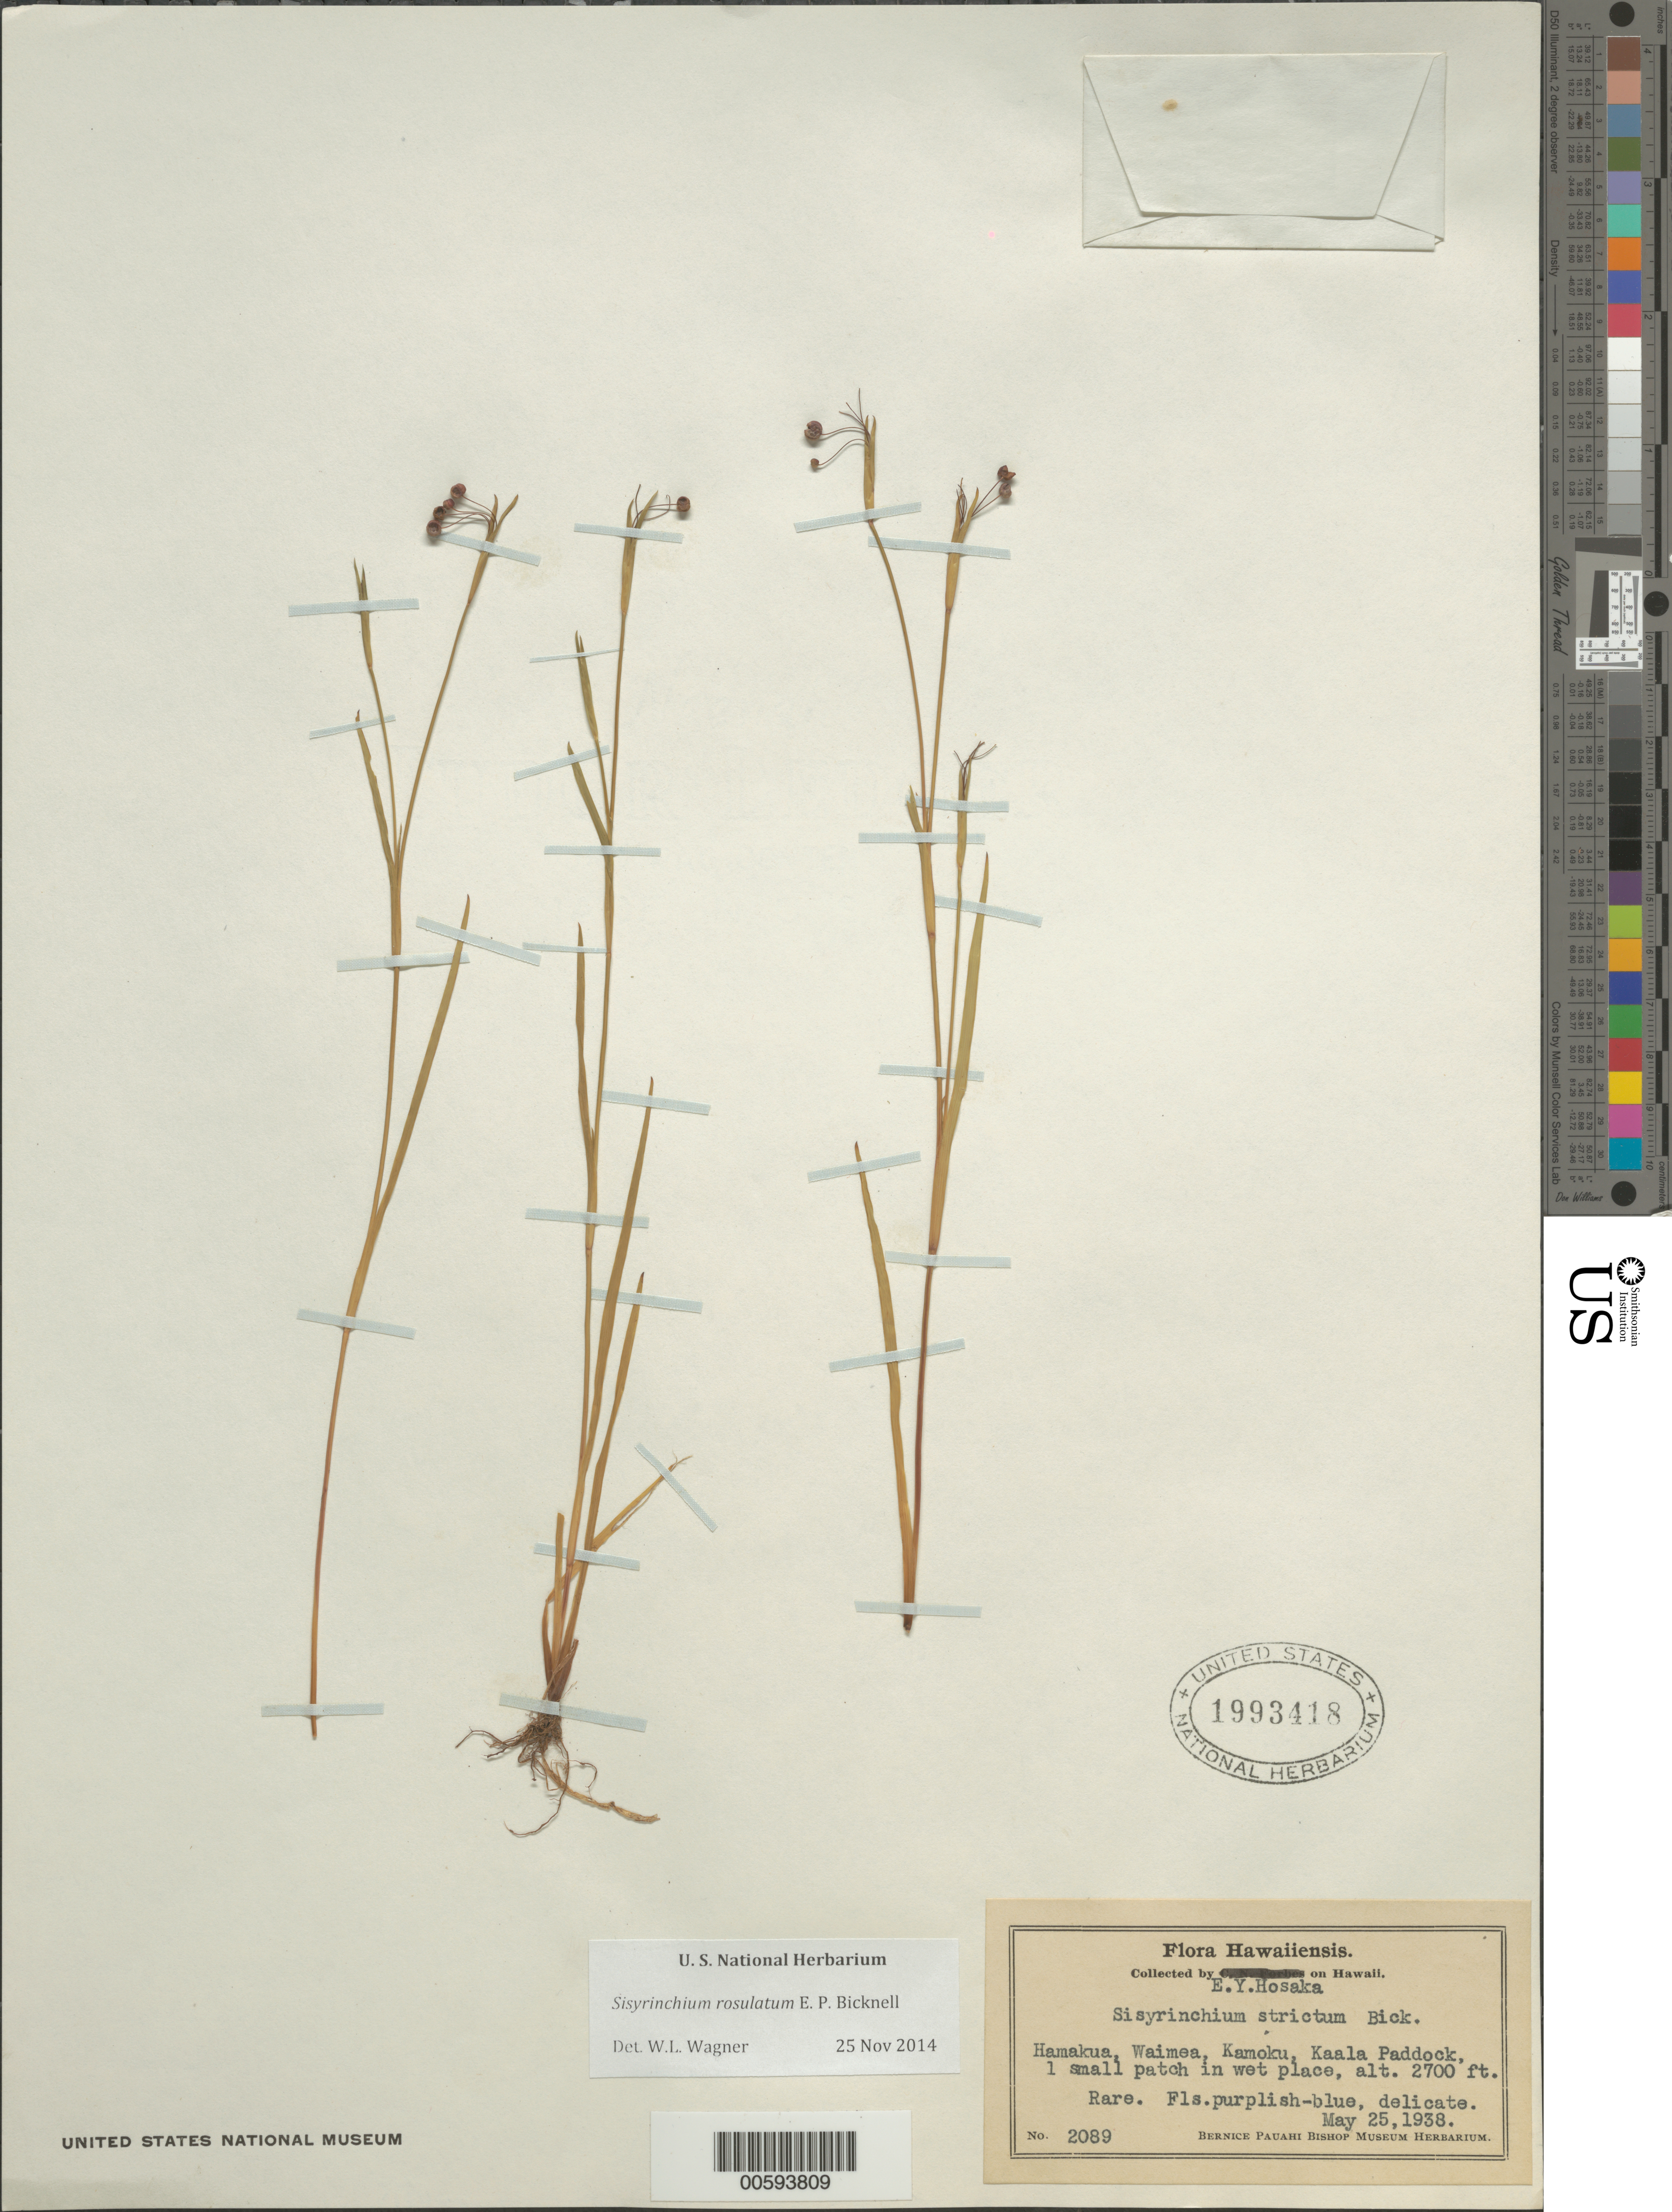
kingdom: Plantae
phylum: Tracheophyta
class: Liliopsida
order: Asparagales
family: Iridaceae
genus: Sisyrinchium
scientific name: Sisyrinchium rosulatum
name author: E.P. Bicknell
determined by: Wagner, W. L., (BOT), Smithsonian Institution - National Museum of Natural History (UNITED STATES)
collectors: E. Y. Hosaka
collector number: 2089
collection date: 1938-05-25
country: United States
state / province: Hawaii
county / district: Hawaii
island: Hawaii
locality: Kaala Paddock, Kamoku, Waimea, Hamakua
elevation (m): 823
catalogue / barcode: US 1993418